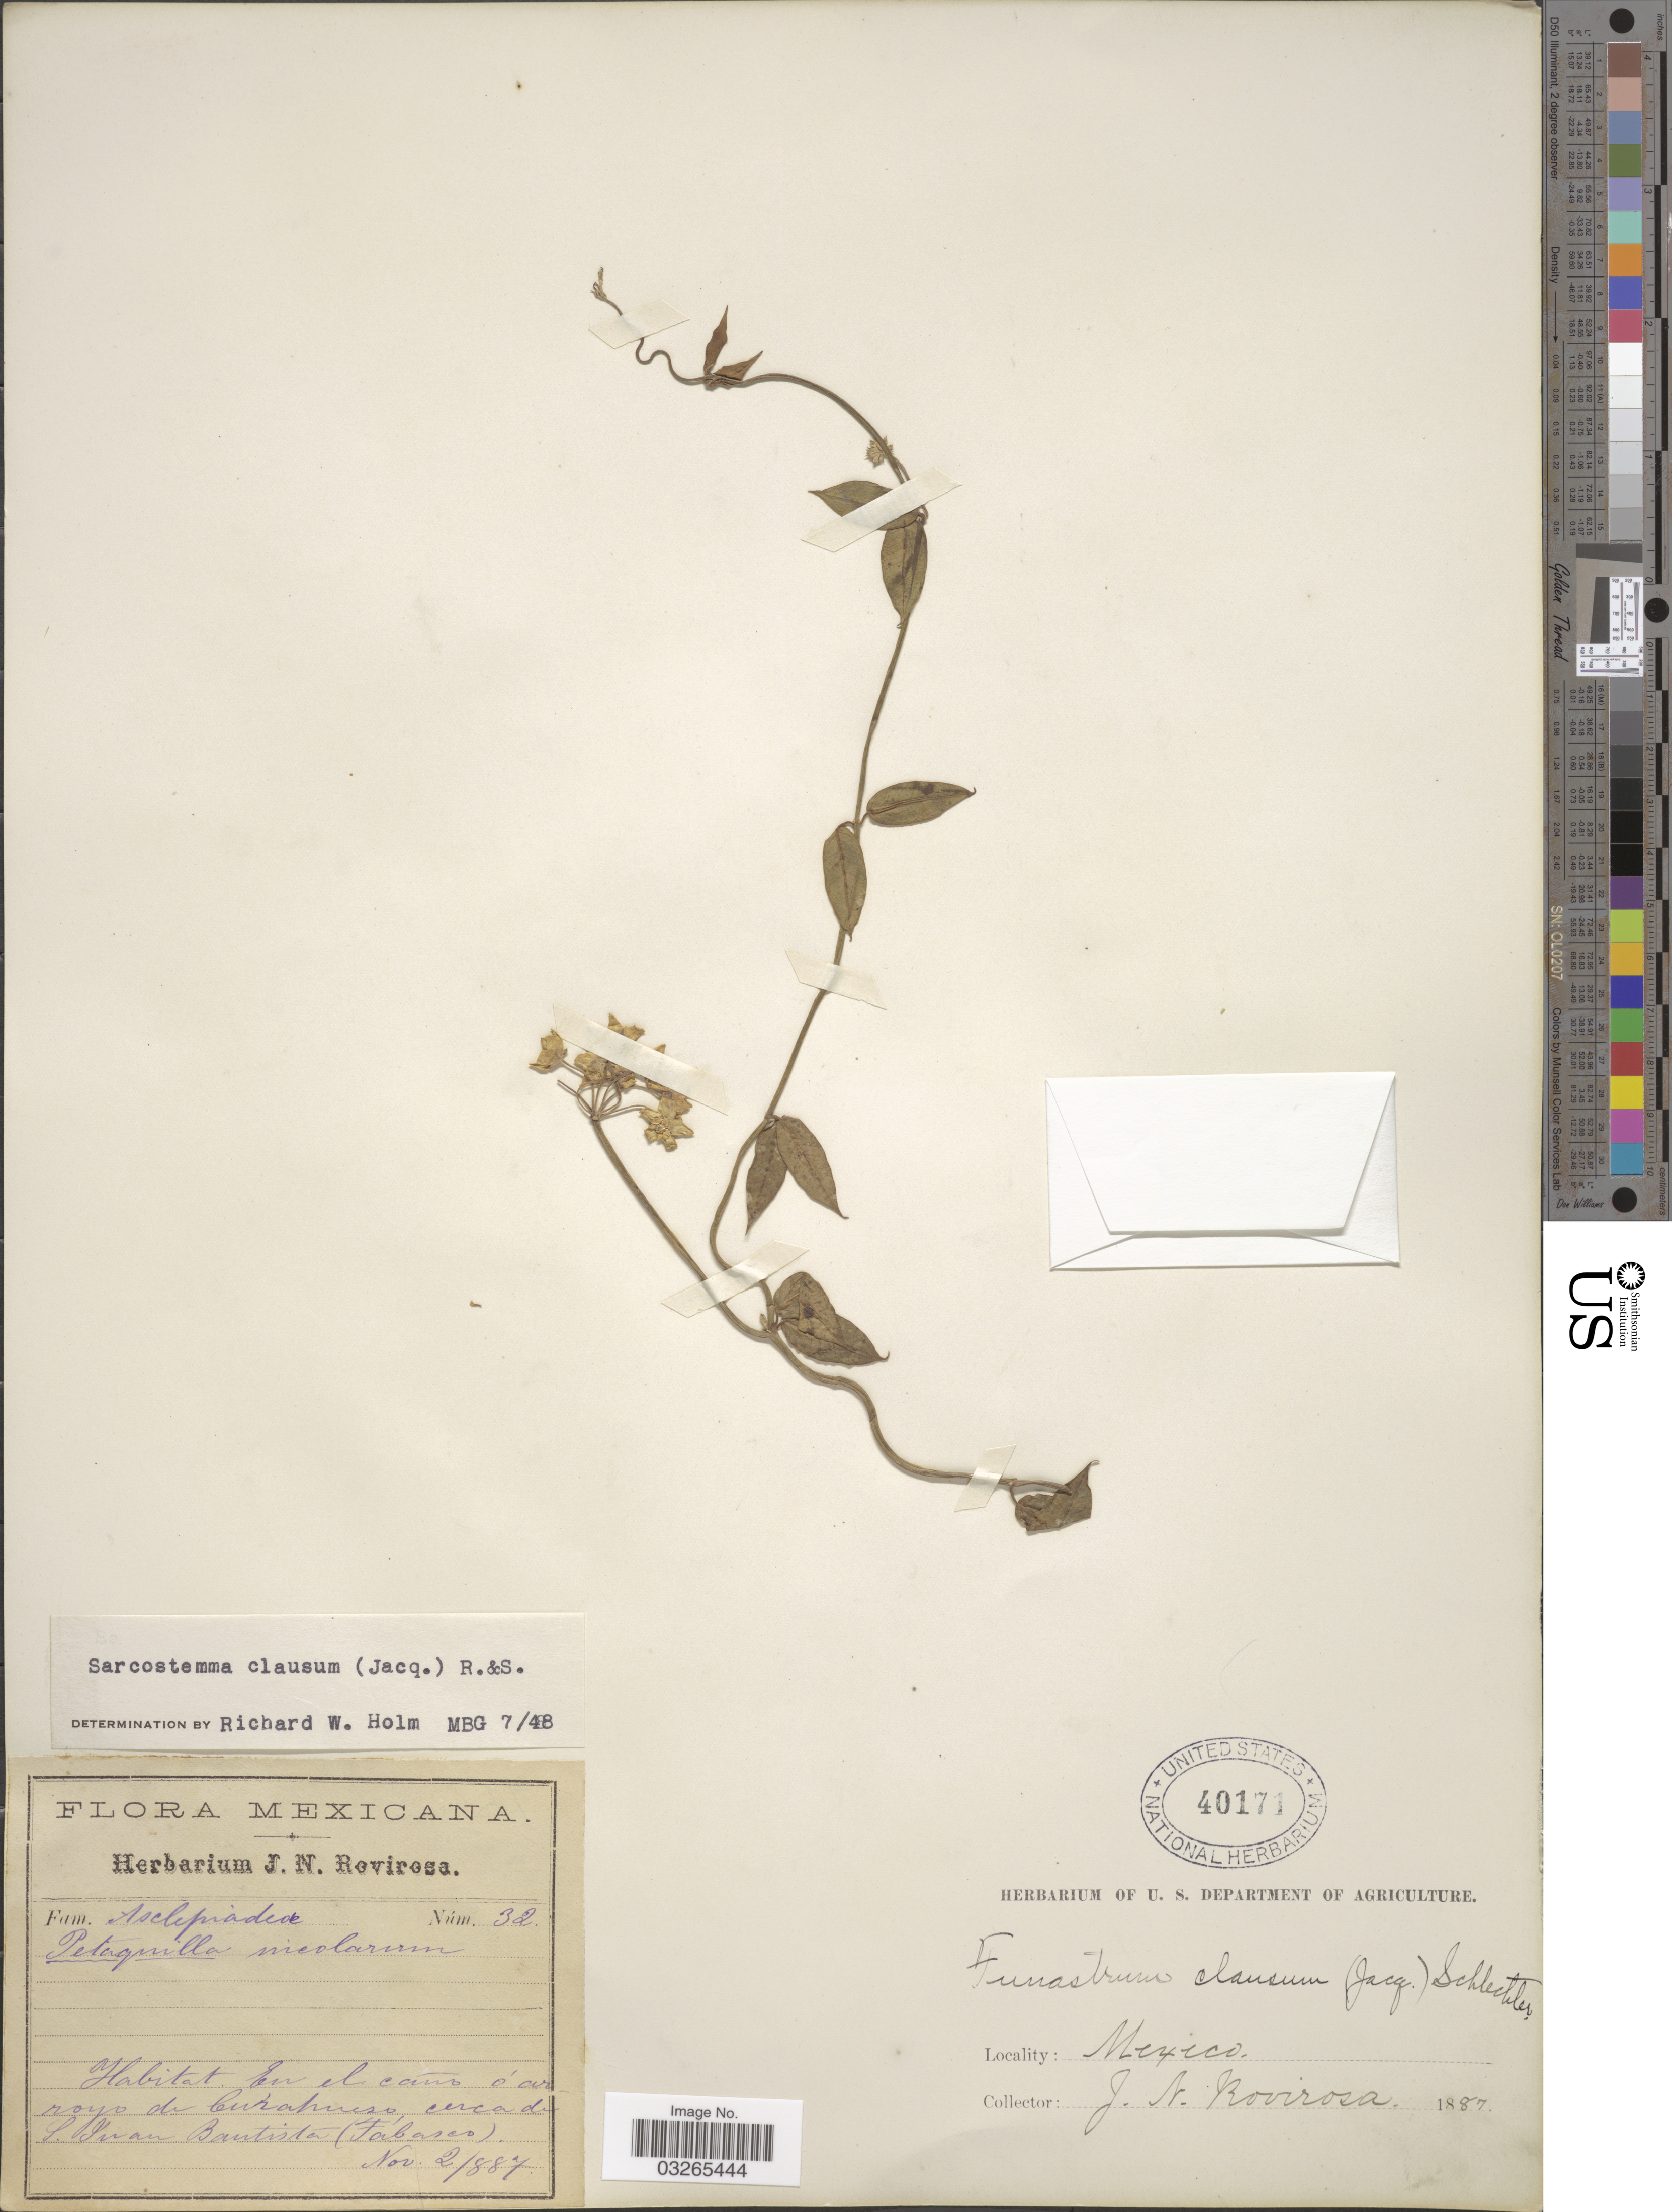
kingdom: Plantae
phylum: Tracheophyta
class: Magnoliopsida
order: Gentianales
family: Apocynaceae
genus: Sarcostemma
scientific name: Sarcostemma clausum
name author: (Jacq.) Schult.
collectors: J. N. Rovirosa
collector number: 32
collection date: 1887-11-02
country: Mexico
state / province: Tabasco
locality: En el caño ó arroyo de Curahueso, cerca de S. Juan Bantista (Tabasco).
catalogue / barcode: US 40171